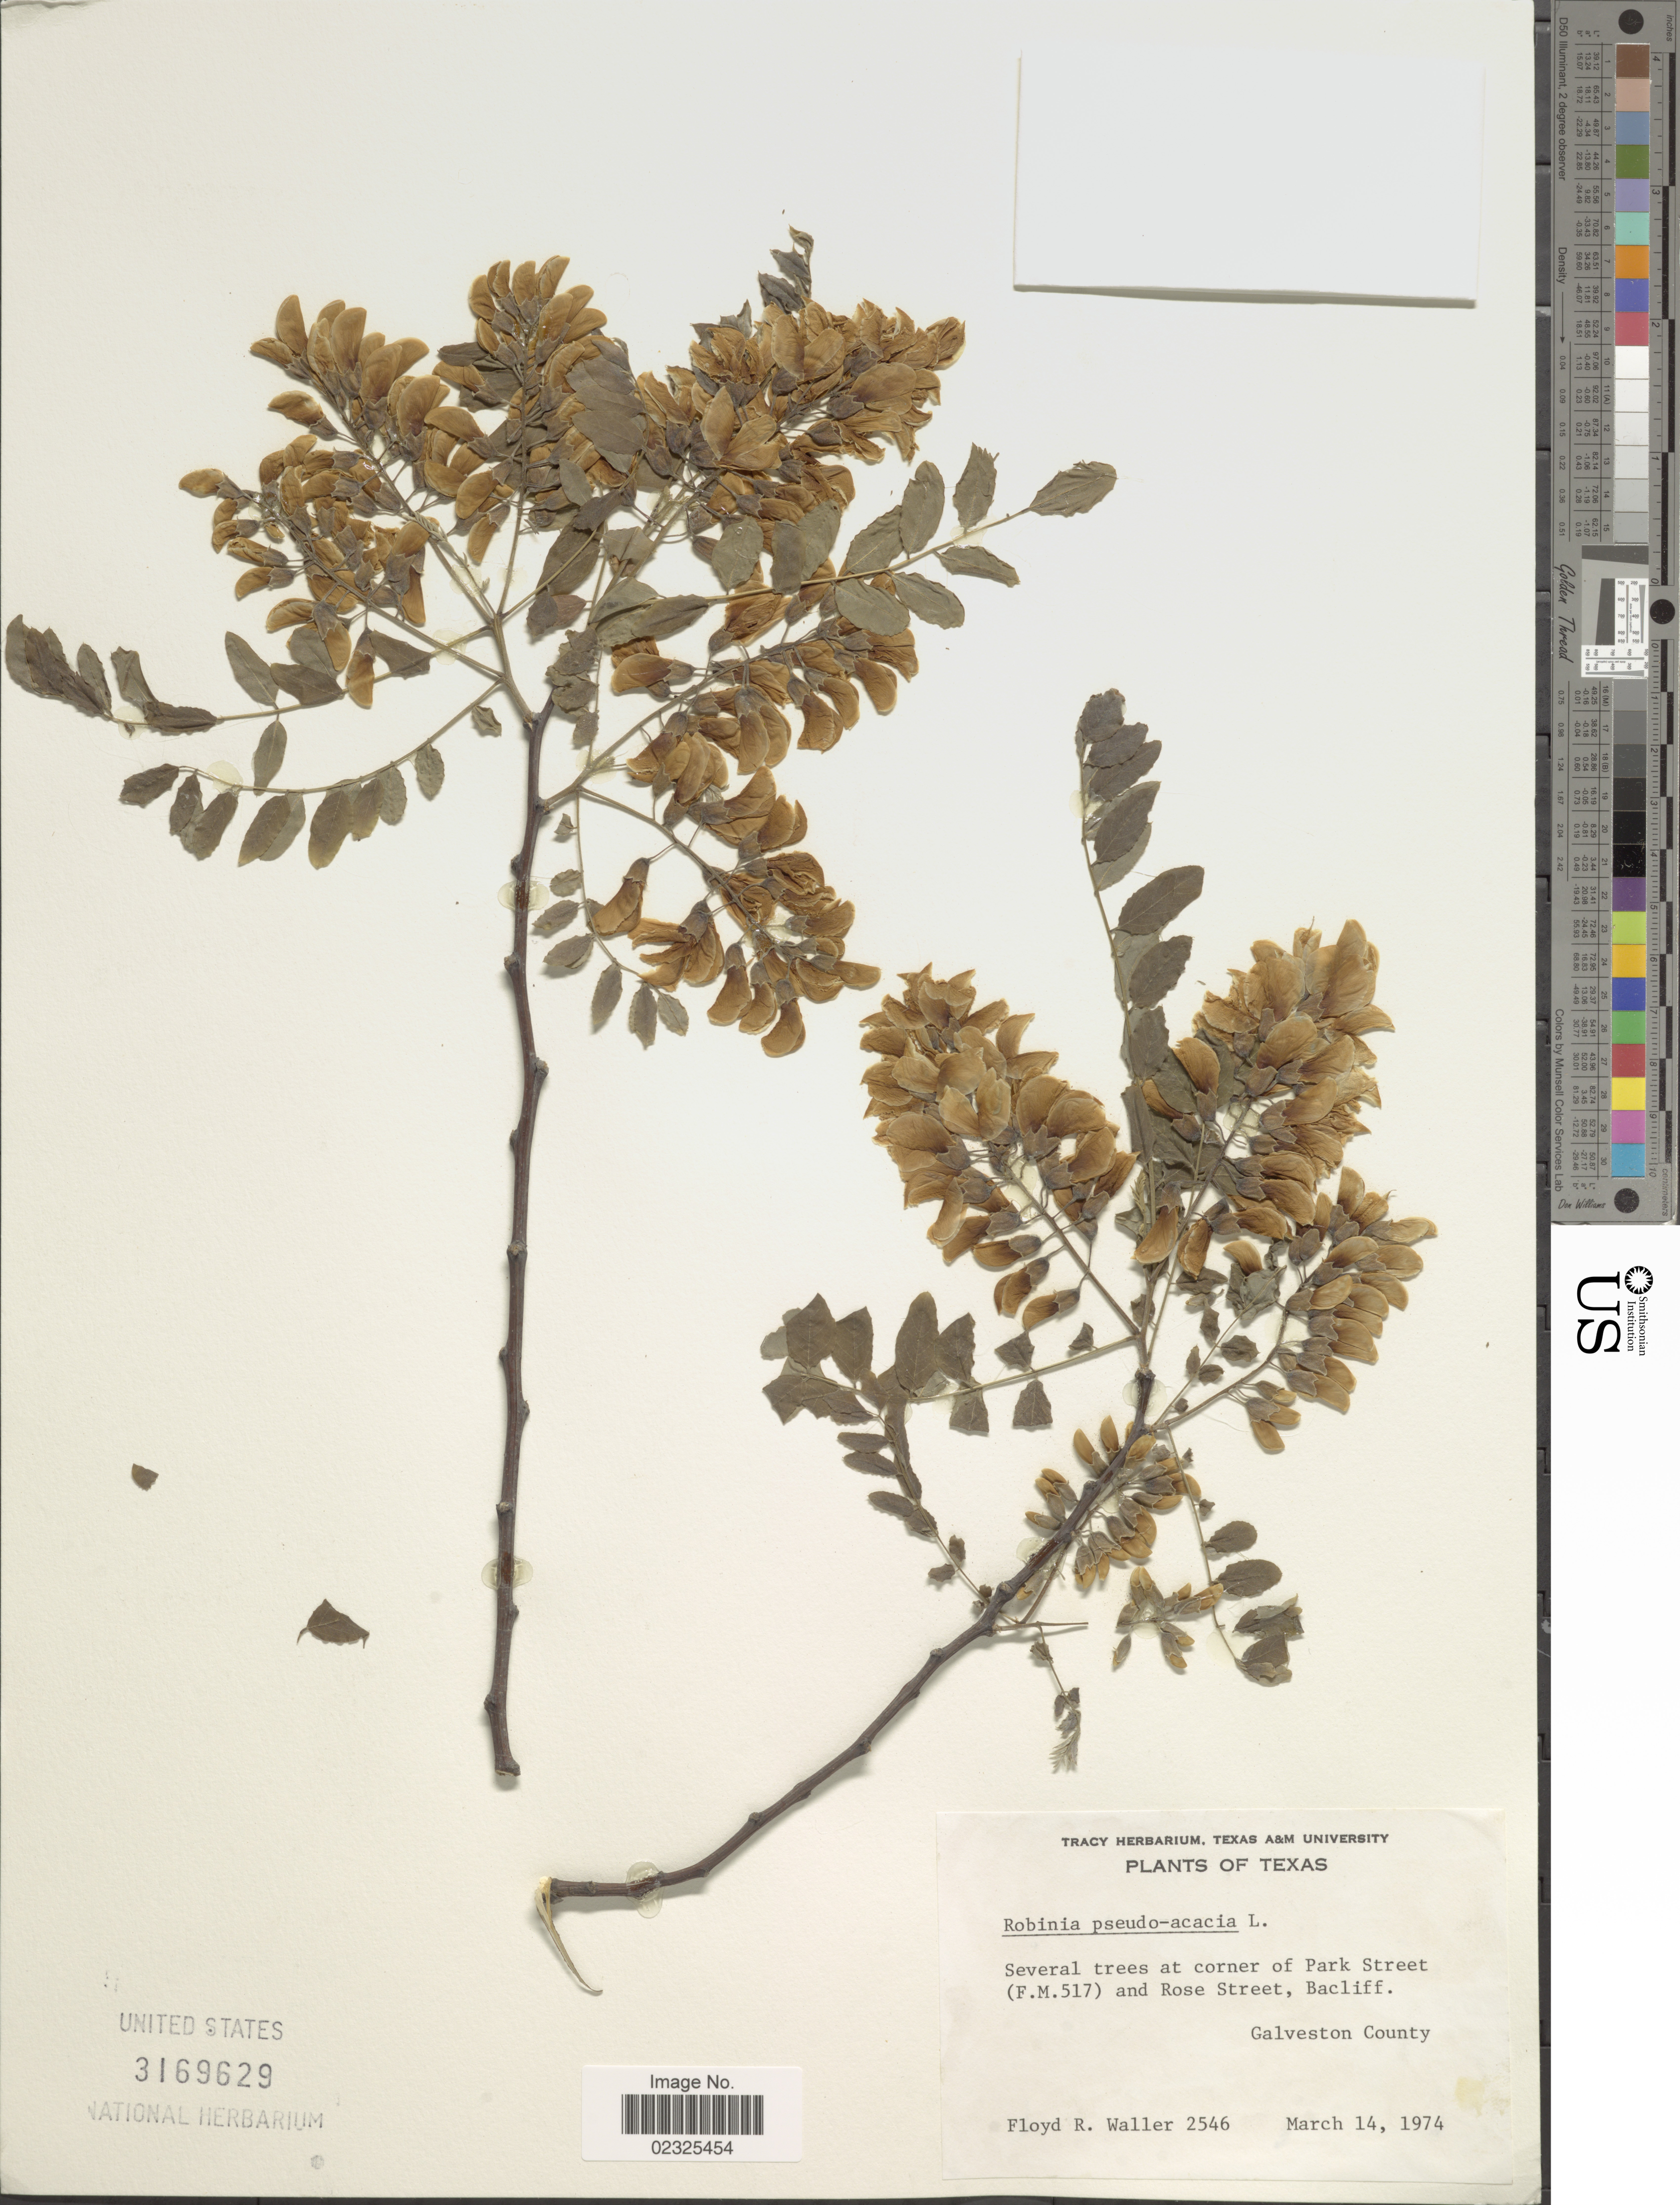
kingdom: Plantae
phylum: Tracheophyta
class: Magnoliopsida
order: Fabales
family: Fabaceae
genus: Robinia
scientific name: Robinia pseudoacacia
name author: L.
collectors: F. R. Waller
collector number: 2546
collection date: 1974-03-14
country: United States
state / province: Texas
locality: Several trees at corner of Park Street (F.M.517) and Rose Street, Galveston County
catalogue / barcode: US 3169629